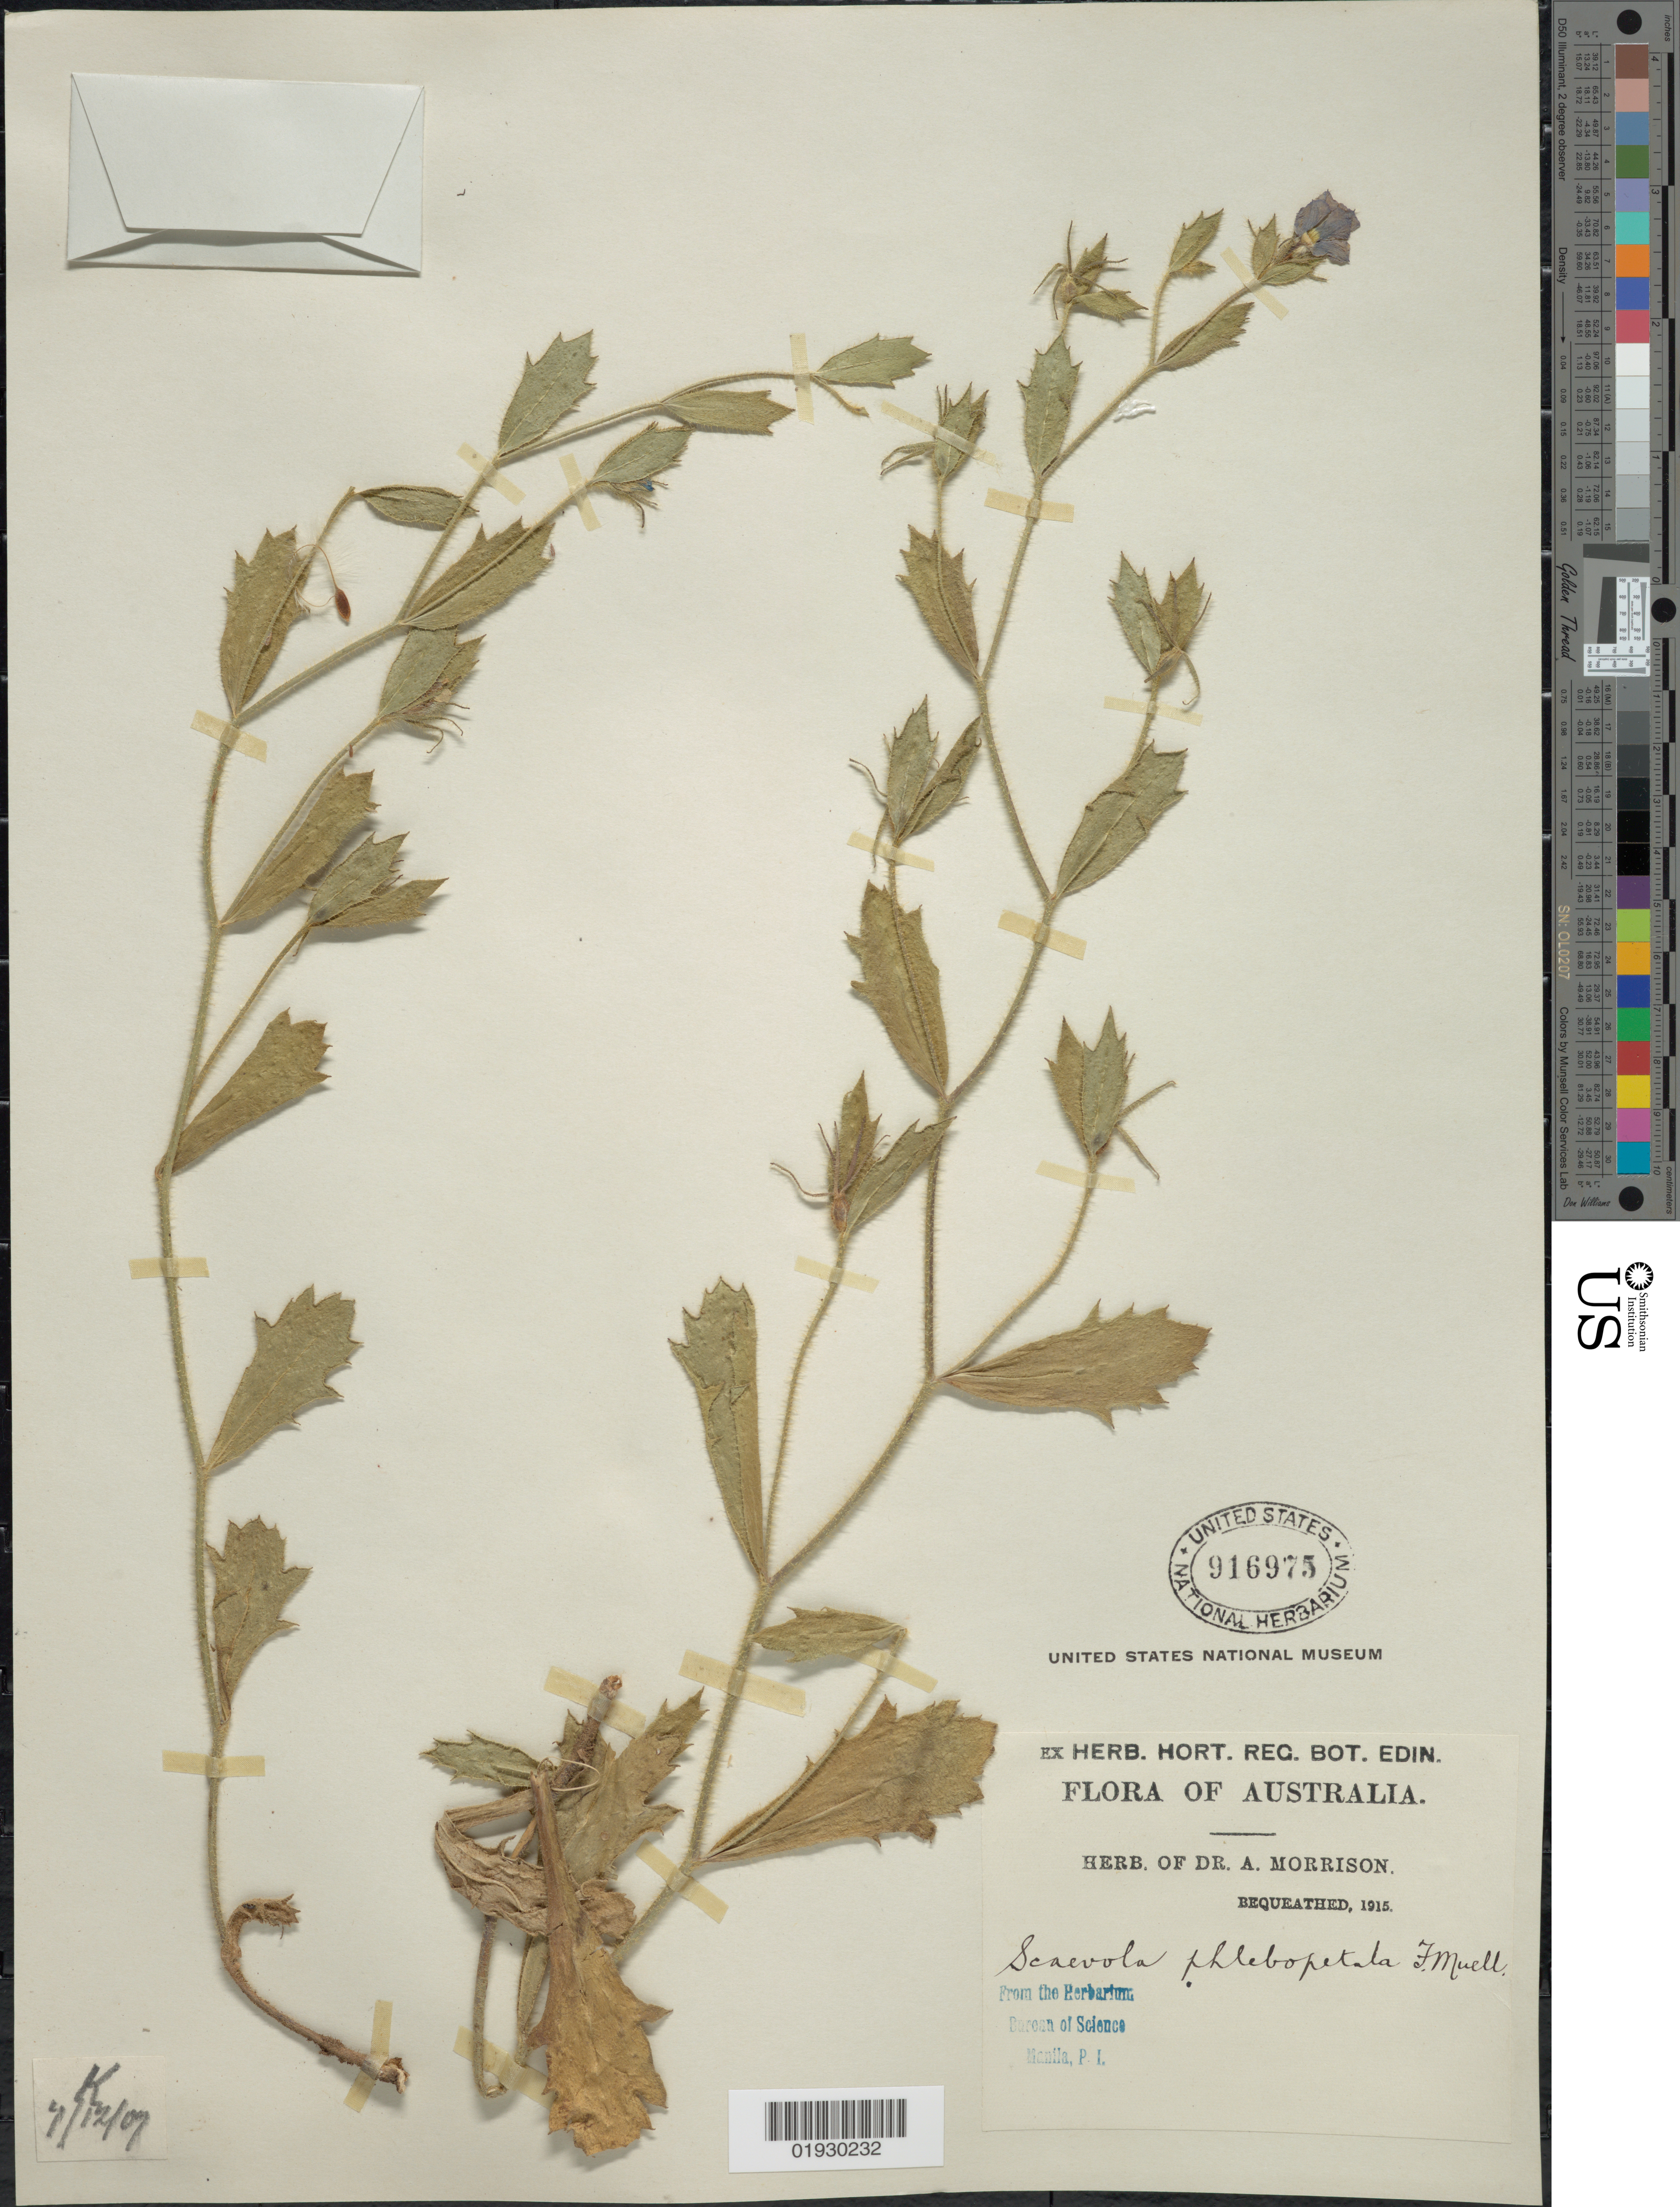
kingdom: Plantae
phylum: Tracheophyta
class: Magnoliopsida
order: Asterales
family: Goodeniaceae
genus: Scaevola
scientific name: Scaevola phlebopetala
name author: F. Muell.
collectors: ex herb. Dr. A. Morrison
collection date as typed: Transcribed d/m/y: 7/12/7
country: Australia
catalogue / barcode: US 916975